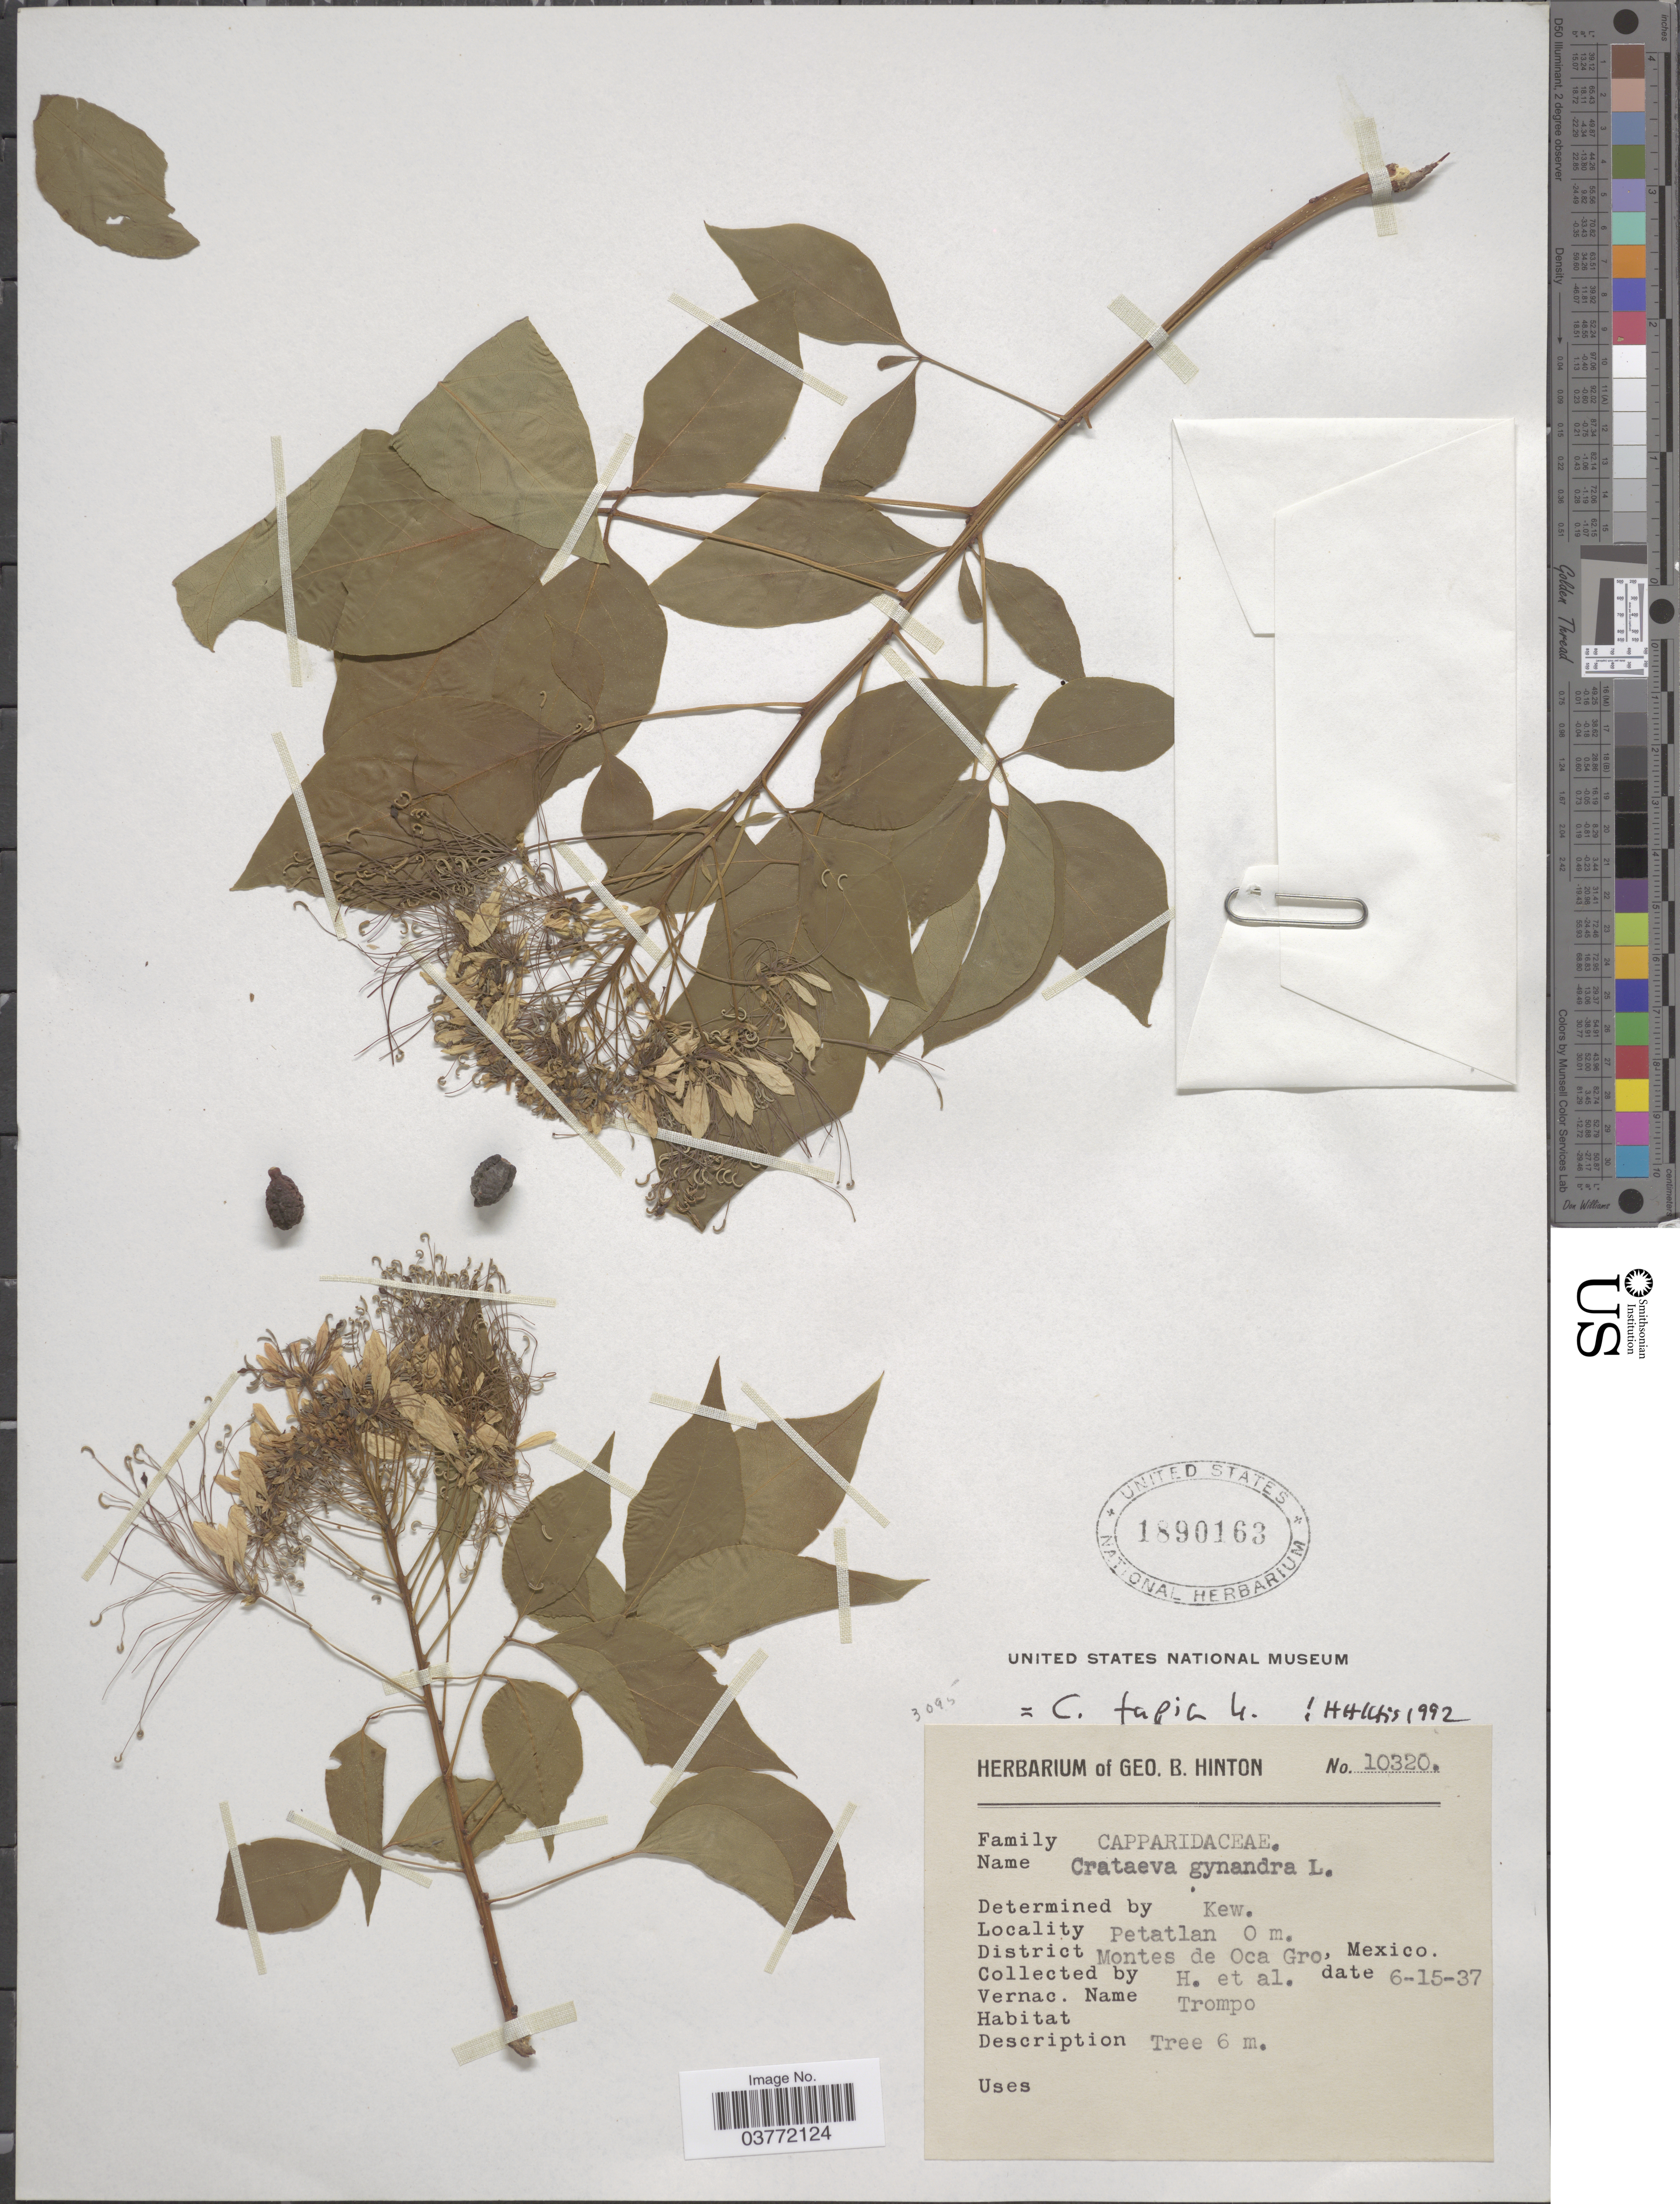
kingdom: Plantae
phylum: Tracheophyta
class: Magnoliopsida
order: Brassicales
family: Capparaceae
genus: Crateva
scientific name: Crateva gynandra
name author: L.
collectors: G. B. Hinton & et al.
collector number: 10320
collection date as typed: Transcribed d/m/y: 15/6/37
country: Mexico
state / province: Guerrero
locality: Petatlan. District Montes de Oca Gro.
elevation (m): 0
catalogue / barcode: US 1890163